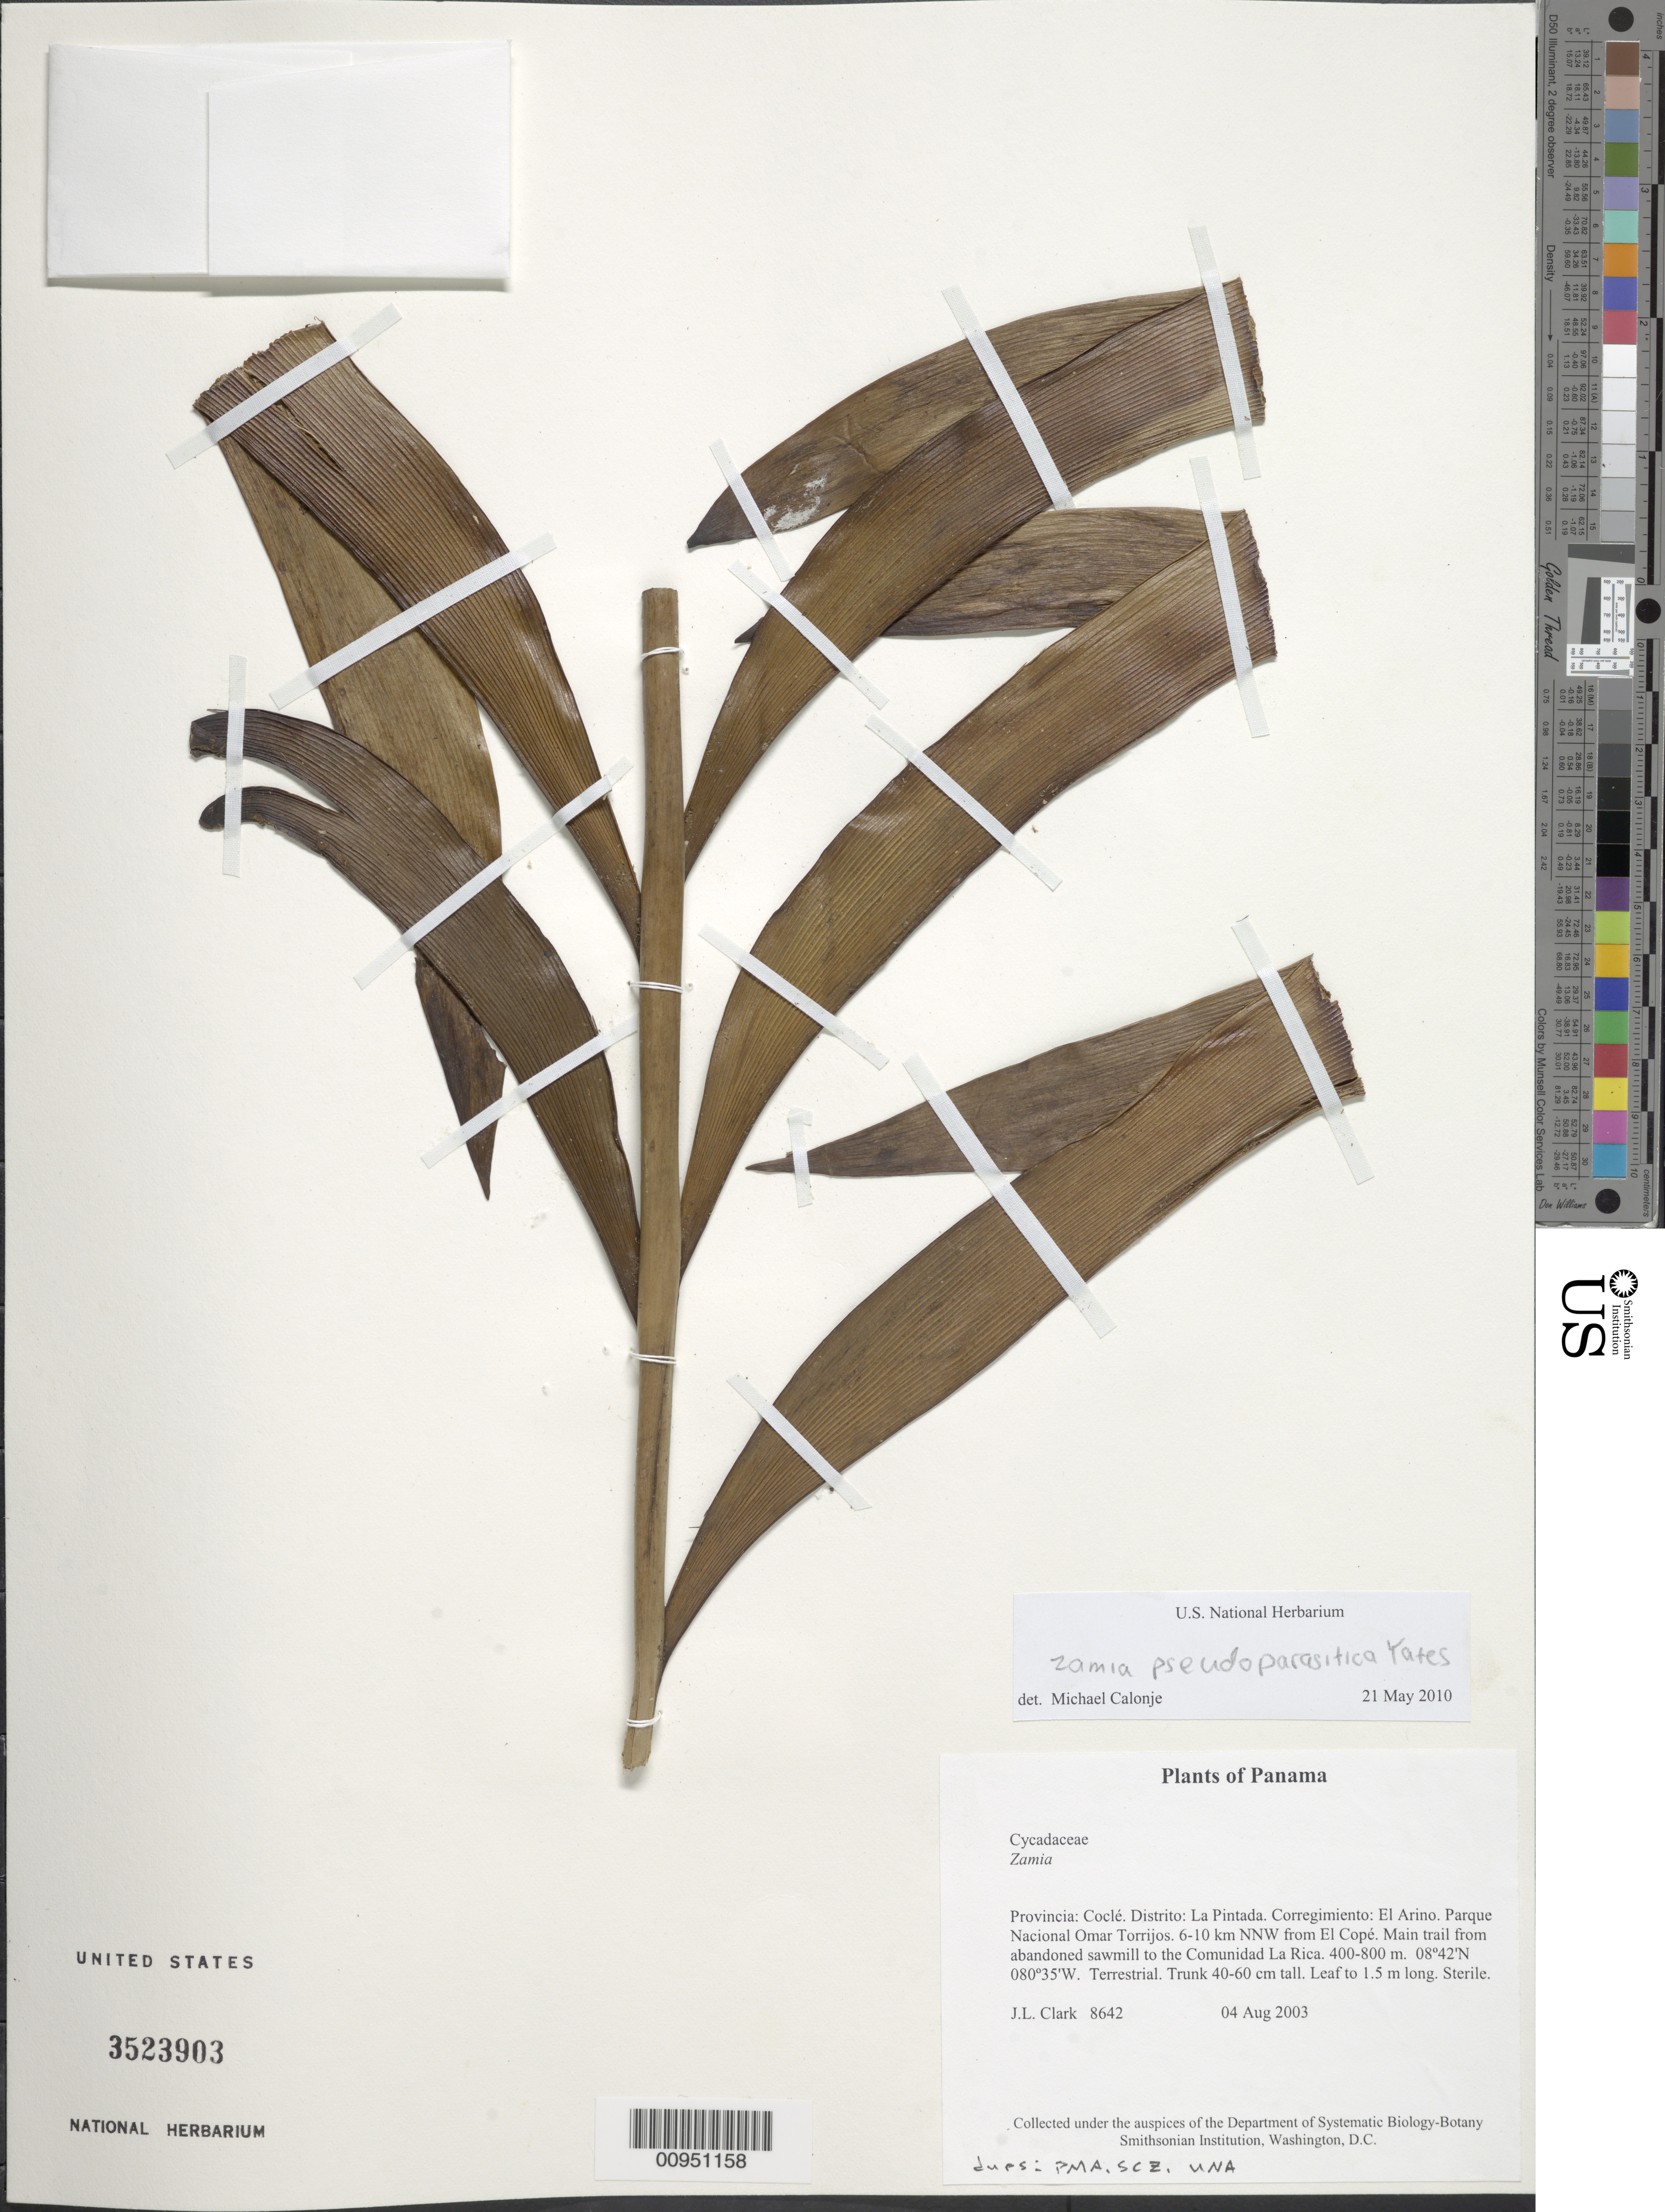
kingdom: Plantae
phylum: Tracheophyta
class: Cycadopsida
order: Cycadales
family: Zamiaceae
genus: Zamia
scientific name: Zamia sp.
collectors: J. L. Clark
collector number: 08642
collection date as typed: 04 Aug 2003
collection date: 2003-08-04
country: Panama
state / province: Coclé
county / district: La Pintada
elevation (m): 400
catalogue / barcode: US 3523903